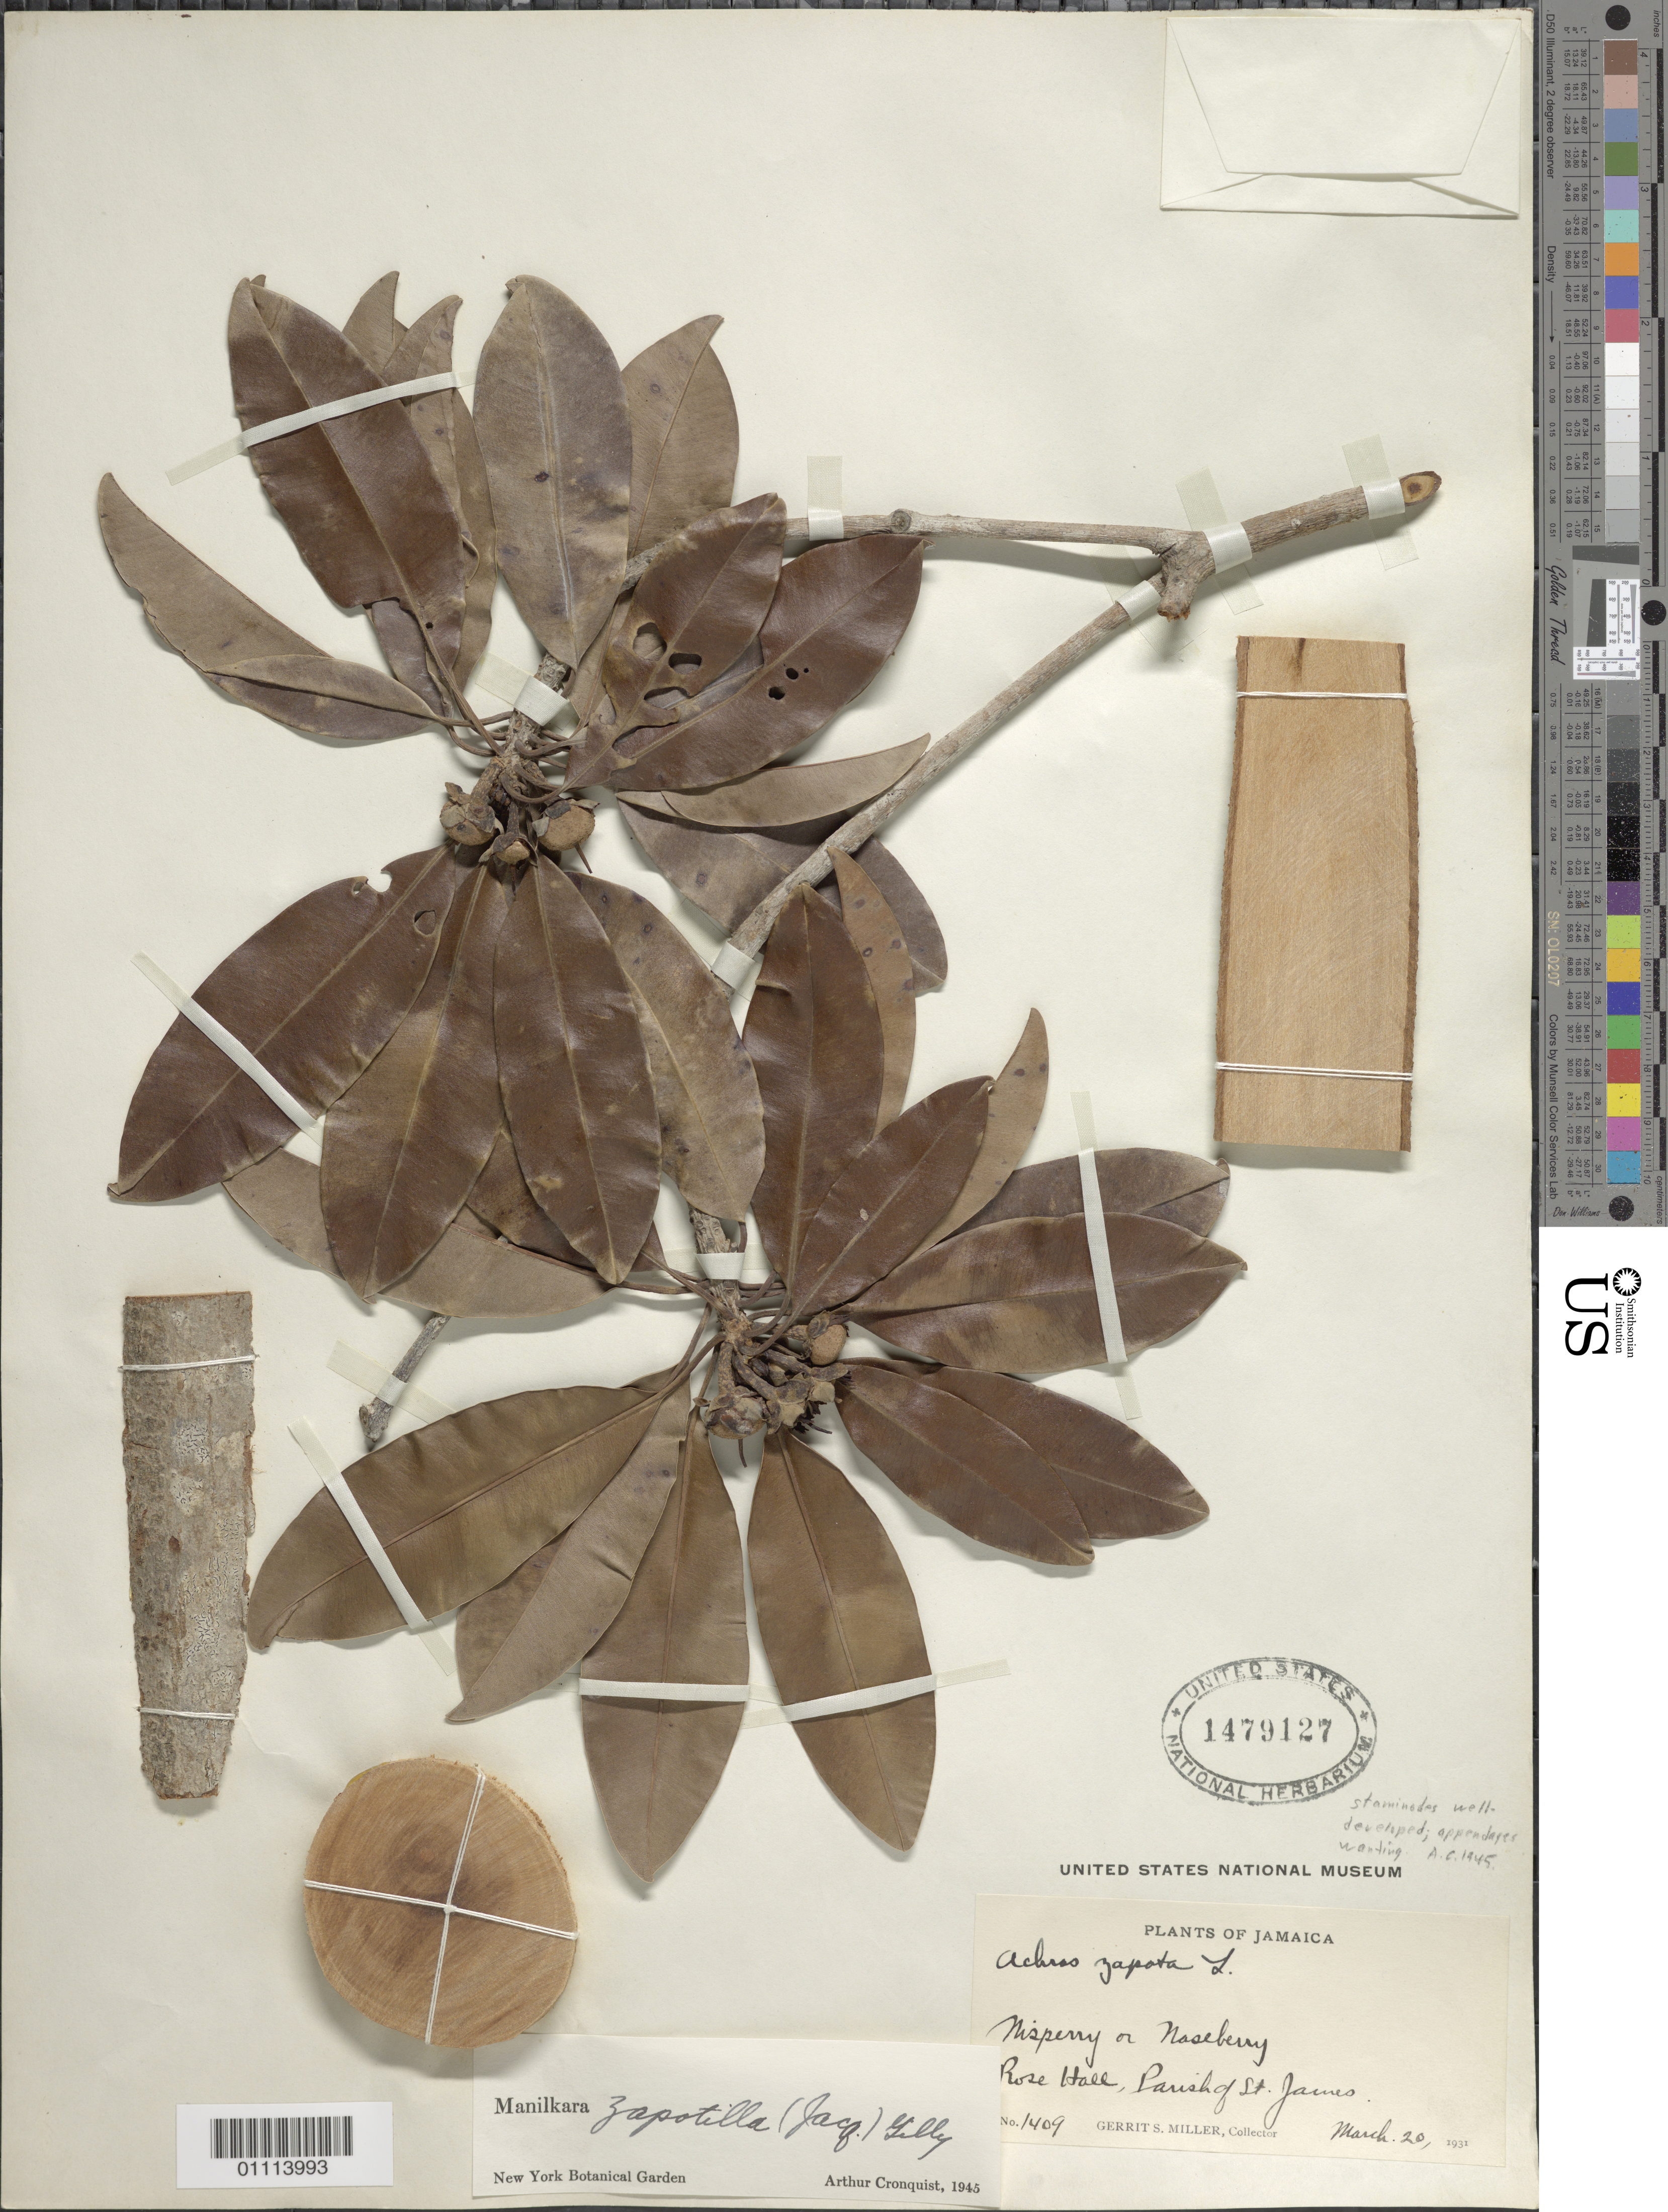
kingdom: Plantae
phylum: Tracheophyta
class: Magnoliopsida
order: Ericales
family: Sapotaceae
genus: Manilkara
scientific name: Manilkara zapotilla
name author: (Jacq.) Gilly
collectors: G. S. Miller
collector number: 1409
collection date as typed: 20 Mar 1931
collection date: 1931-03-20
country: Jamaica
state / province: Saint James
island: Jamaica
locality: Rose Hall, Parish of St. James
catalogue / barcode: US 1479127